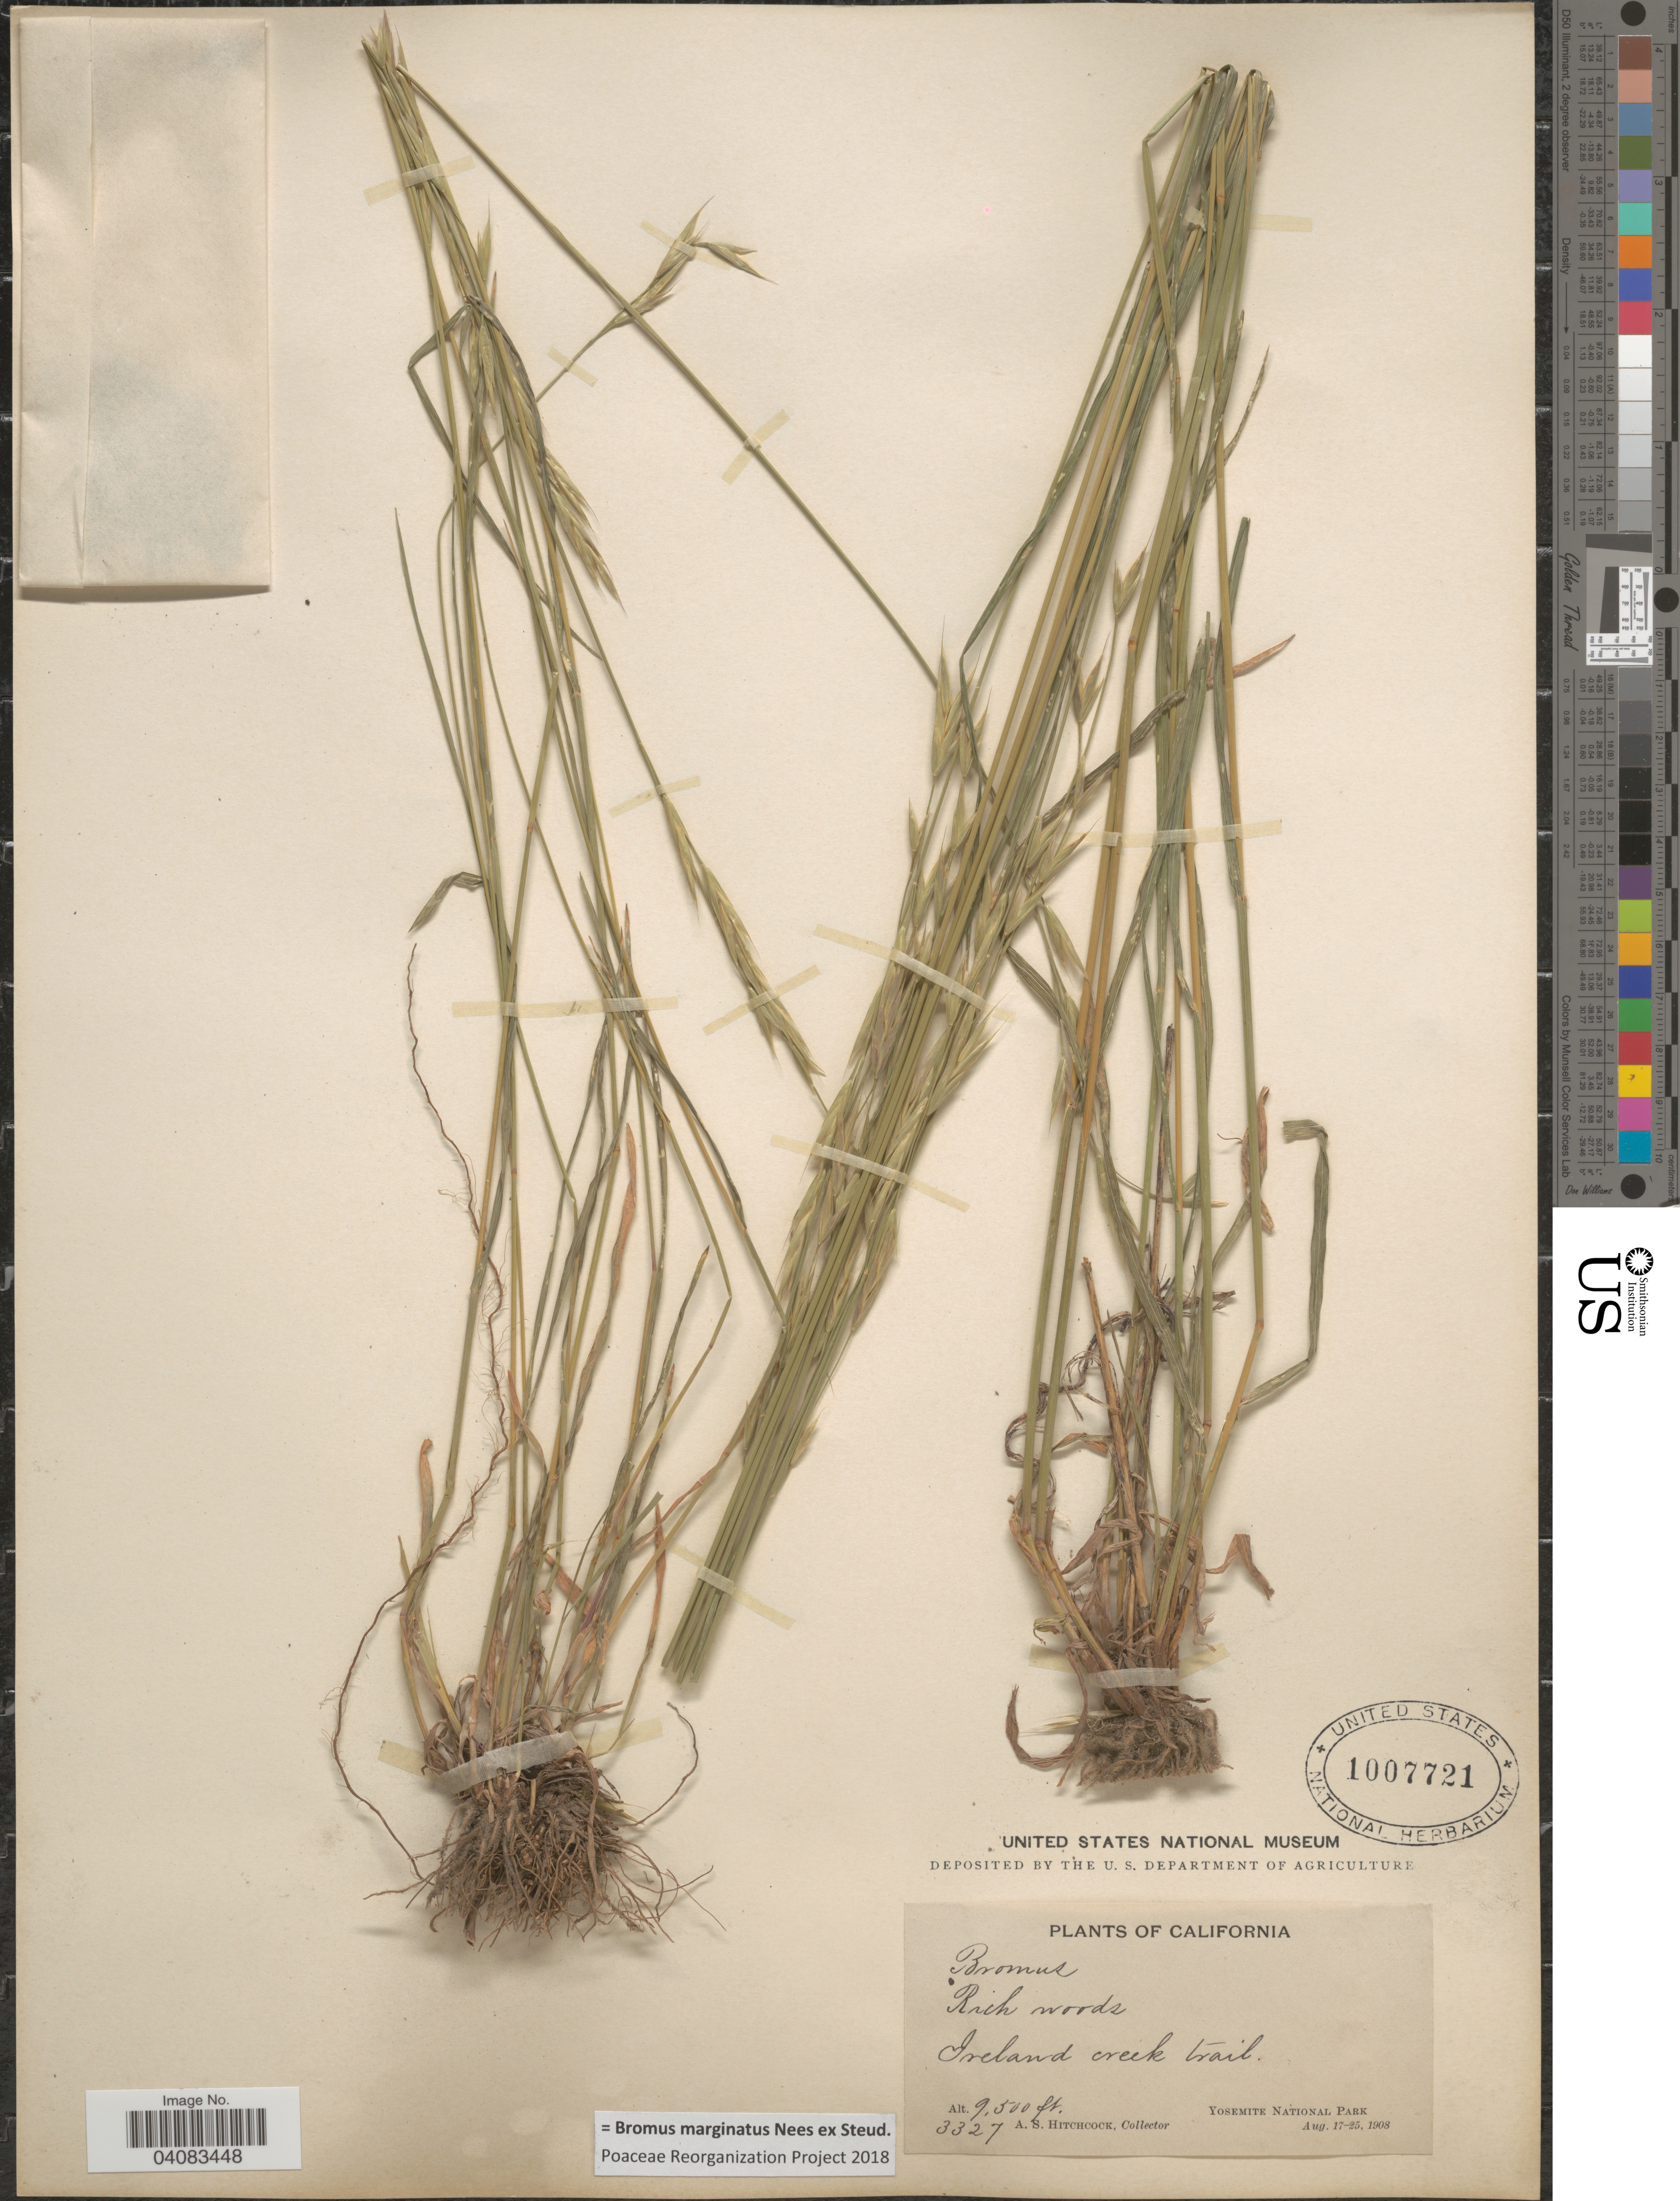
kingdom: Plantae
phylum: Tracheophyta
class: Liliopsida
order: Poales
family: Poaceae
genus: Bromus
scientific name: Bromus marginatus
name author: Nees ex Steud.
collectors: A. S. Hitchcock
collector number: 3327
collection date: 1908-08-17/1908-08-25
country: United States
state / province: California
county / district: Mariposa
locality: Ireland creek trail. Yosemite National Park.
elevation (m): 2896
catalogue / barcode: US 1007721